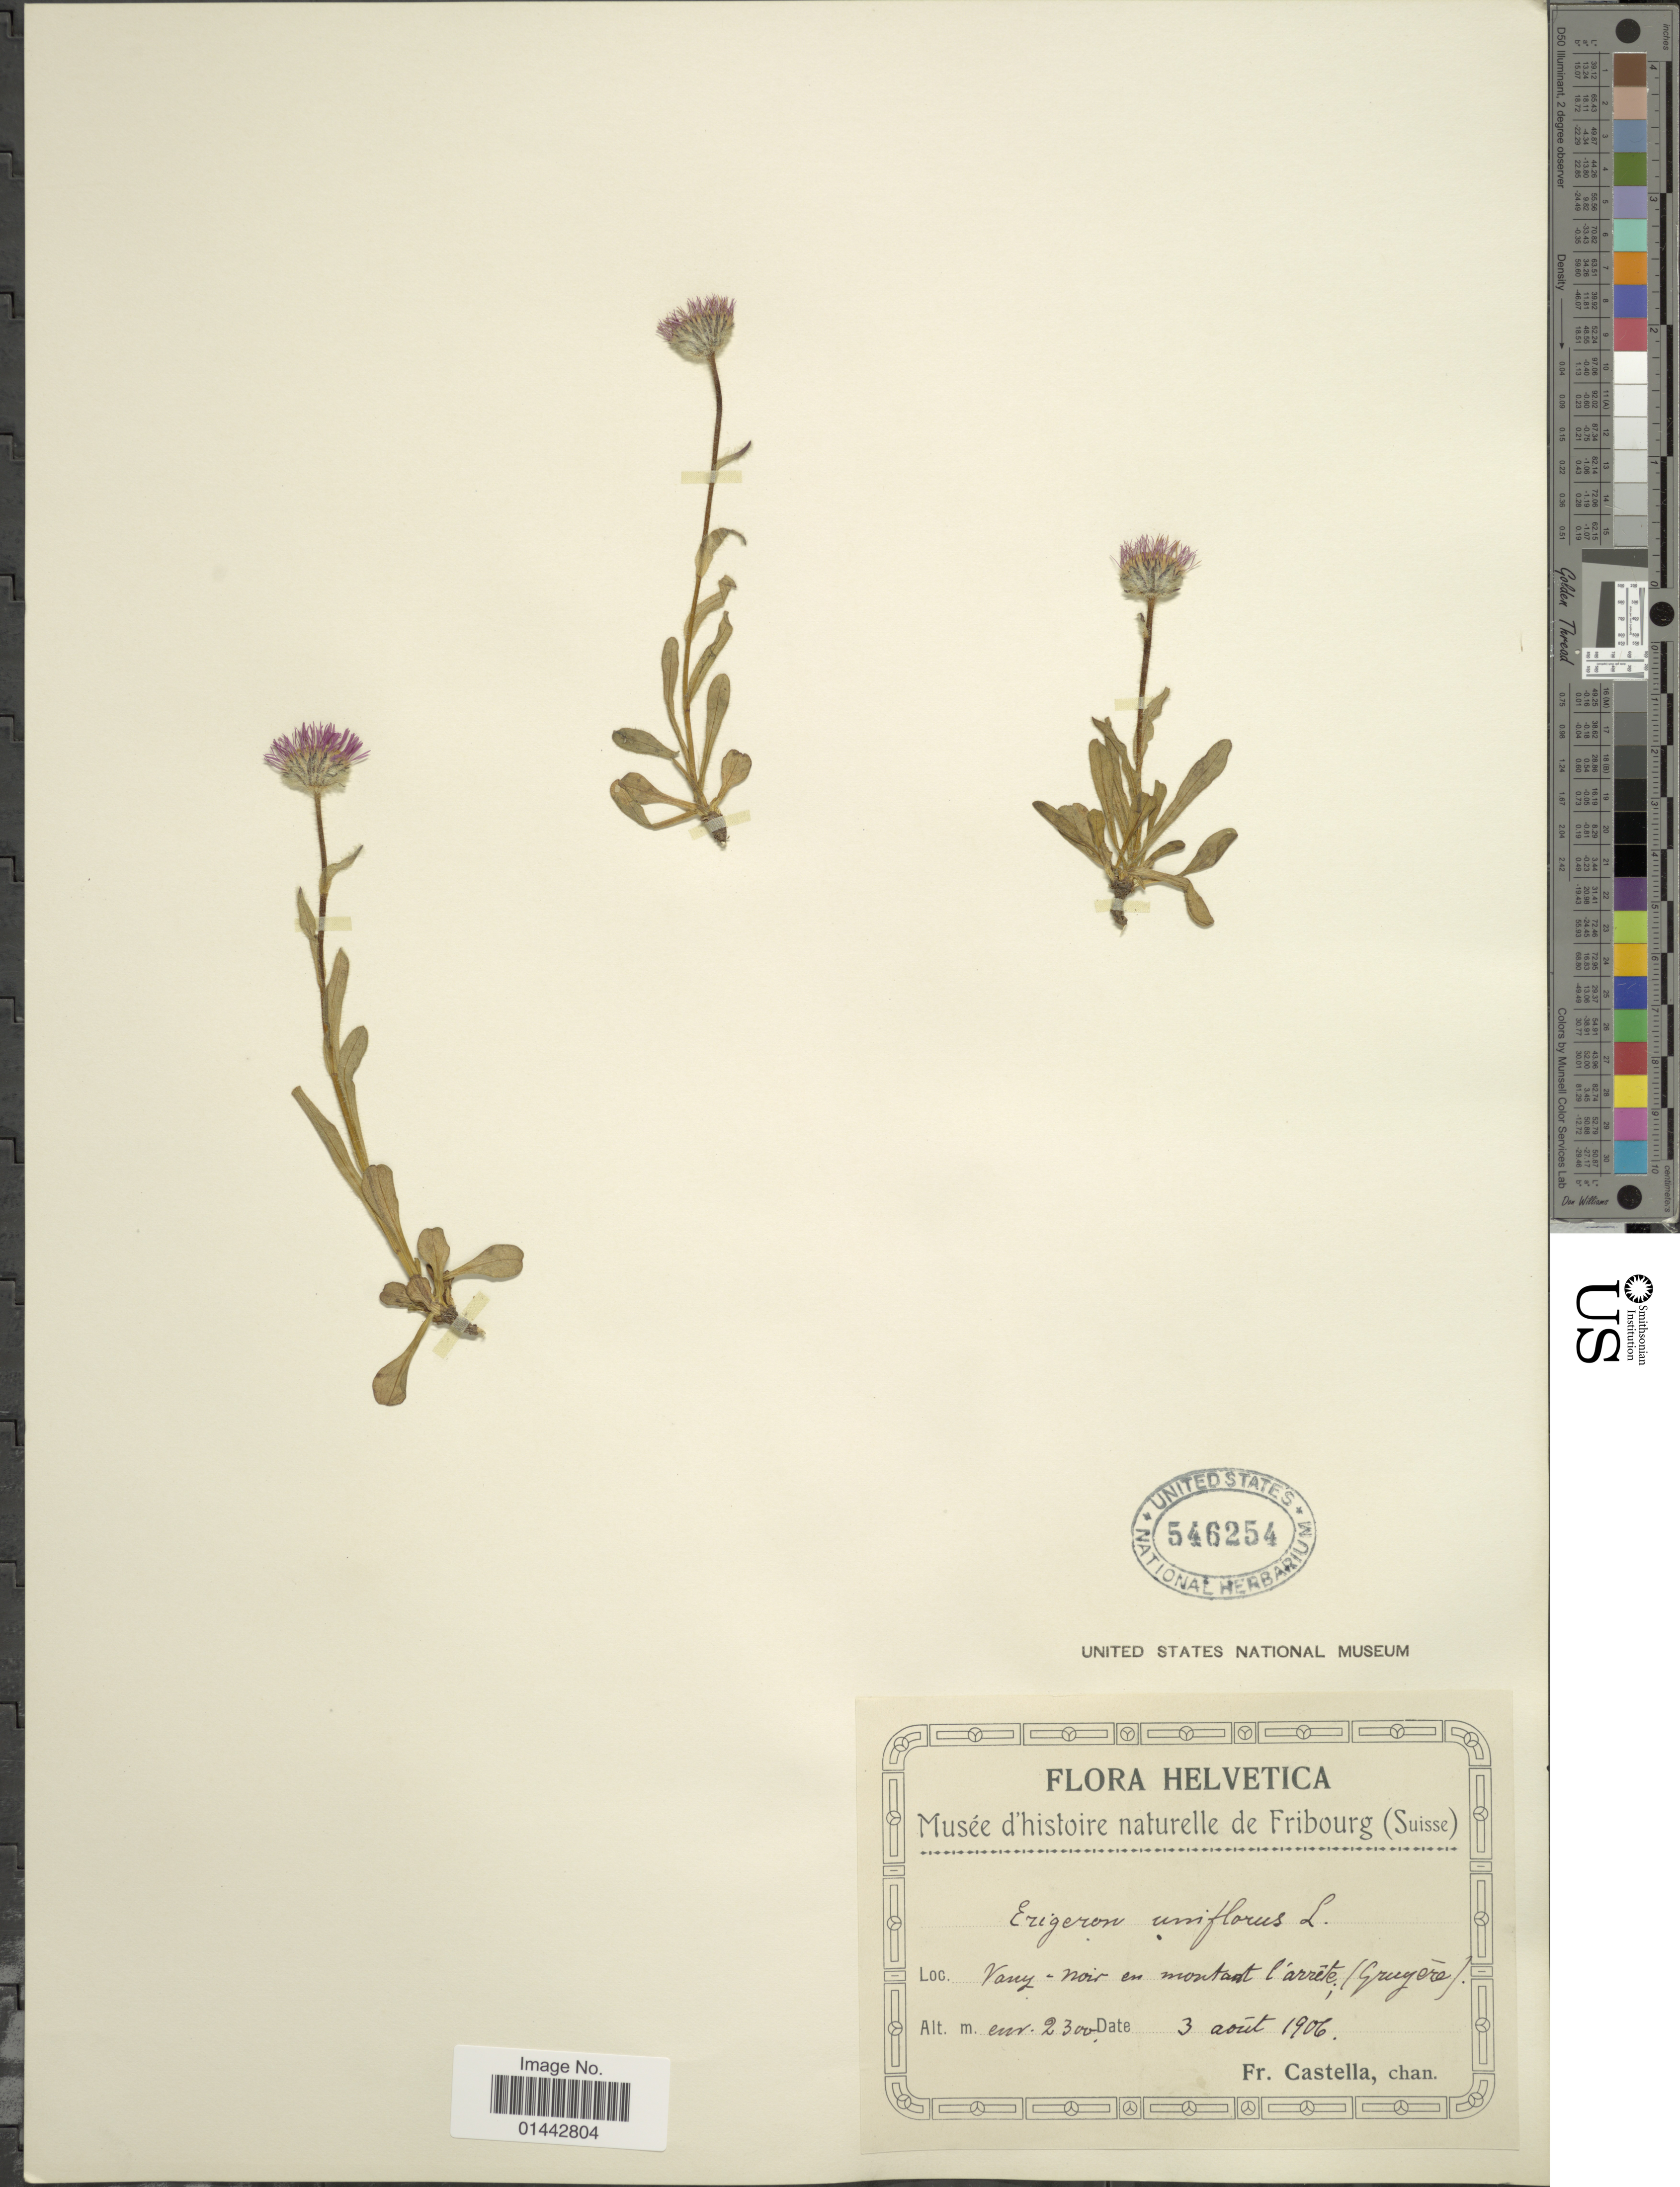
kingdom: Plantae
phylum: Tracheophyta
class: Magnoliopsida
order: Asterales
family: Asteraceae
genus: Erigeron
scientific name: Erigeron uniflorus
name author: L.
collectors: Fr. Castella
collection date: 1906-08-03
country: Switzerland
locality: Helvetica, Vany-Noir en montant l'arrete (Grugere).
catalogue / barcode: US 546254